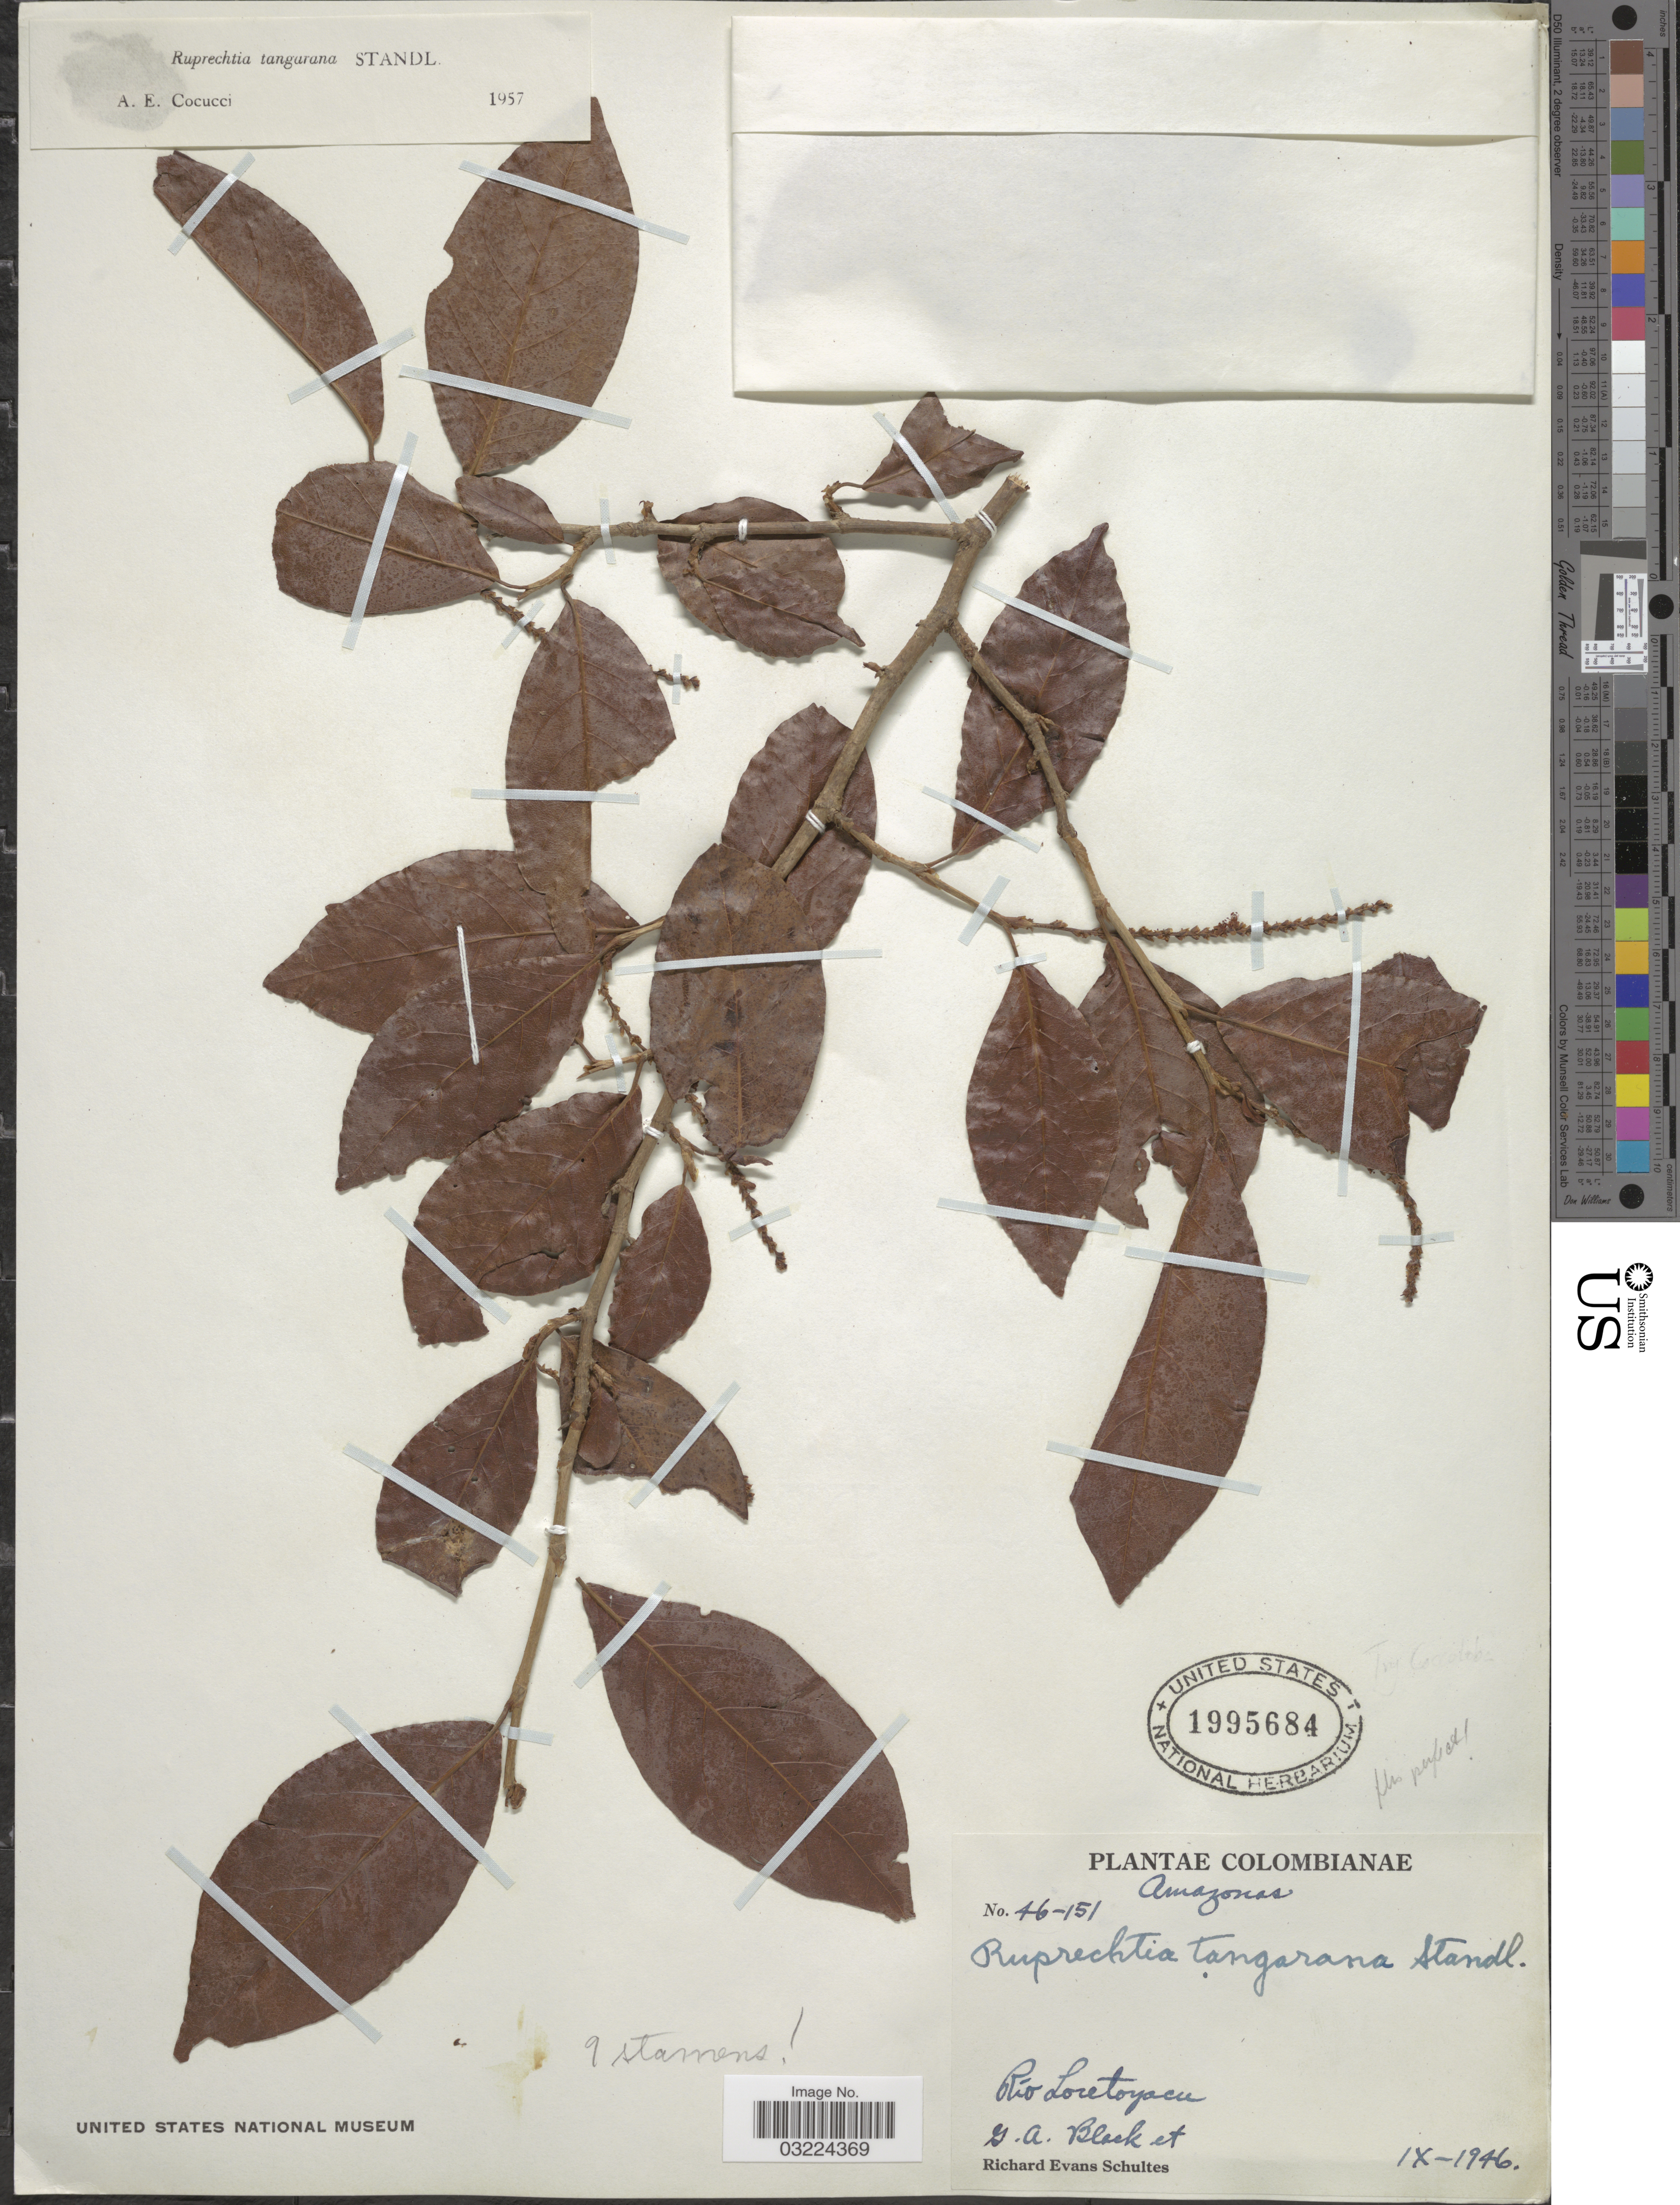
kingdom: Plantae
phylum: Tracheophyta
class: Magnoliopsida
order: Caryophyllales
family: Polygonaceae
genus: Ruprechtia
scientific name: Ruprechtia tangarana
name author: Standl.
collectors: G. A. Black & R. E. Schultes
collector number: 46-151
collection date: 1946-09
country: Colombia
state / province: Amazônas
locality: Río Loretoyacu.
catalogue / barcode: US 1995684